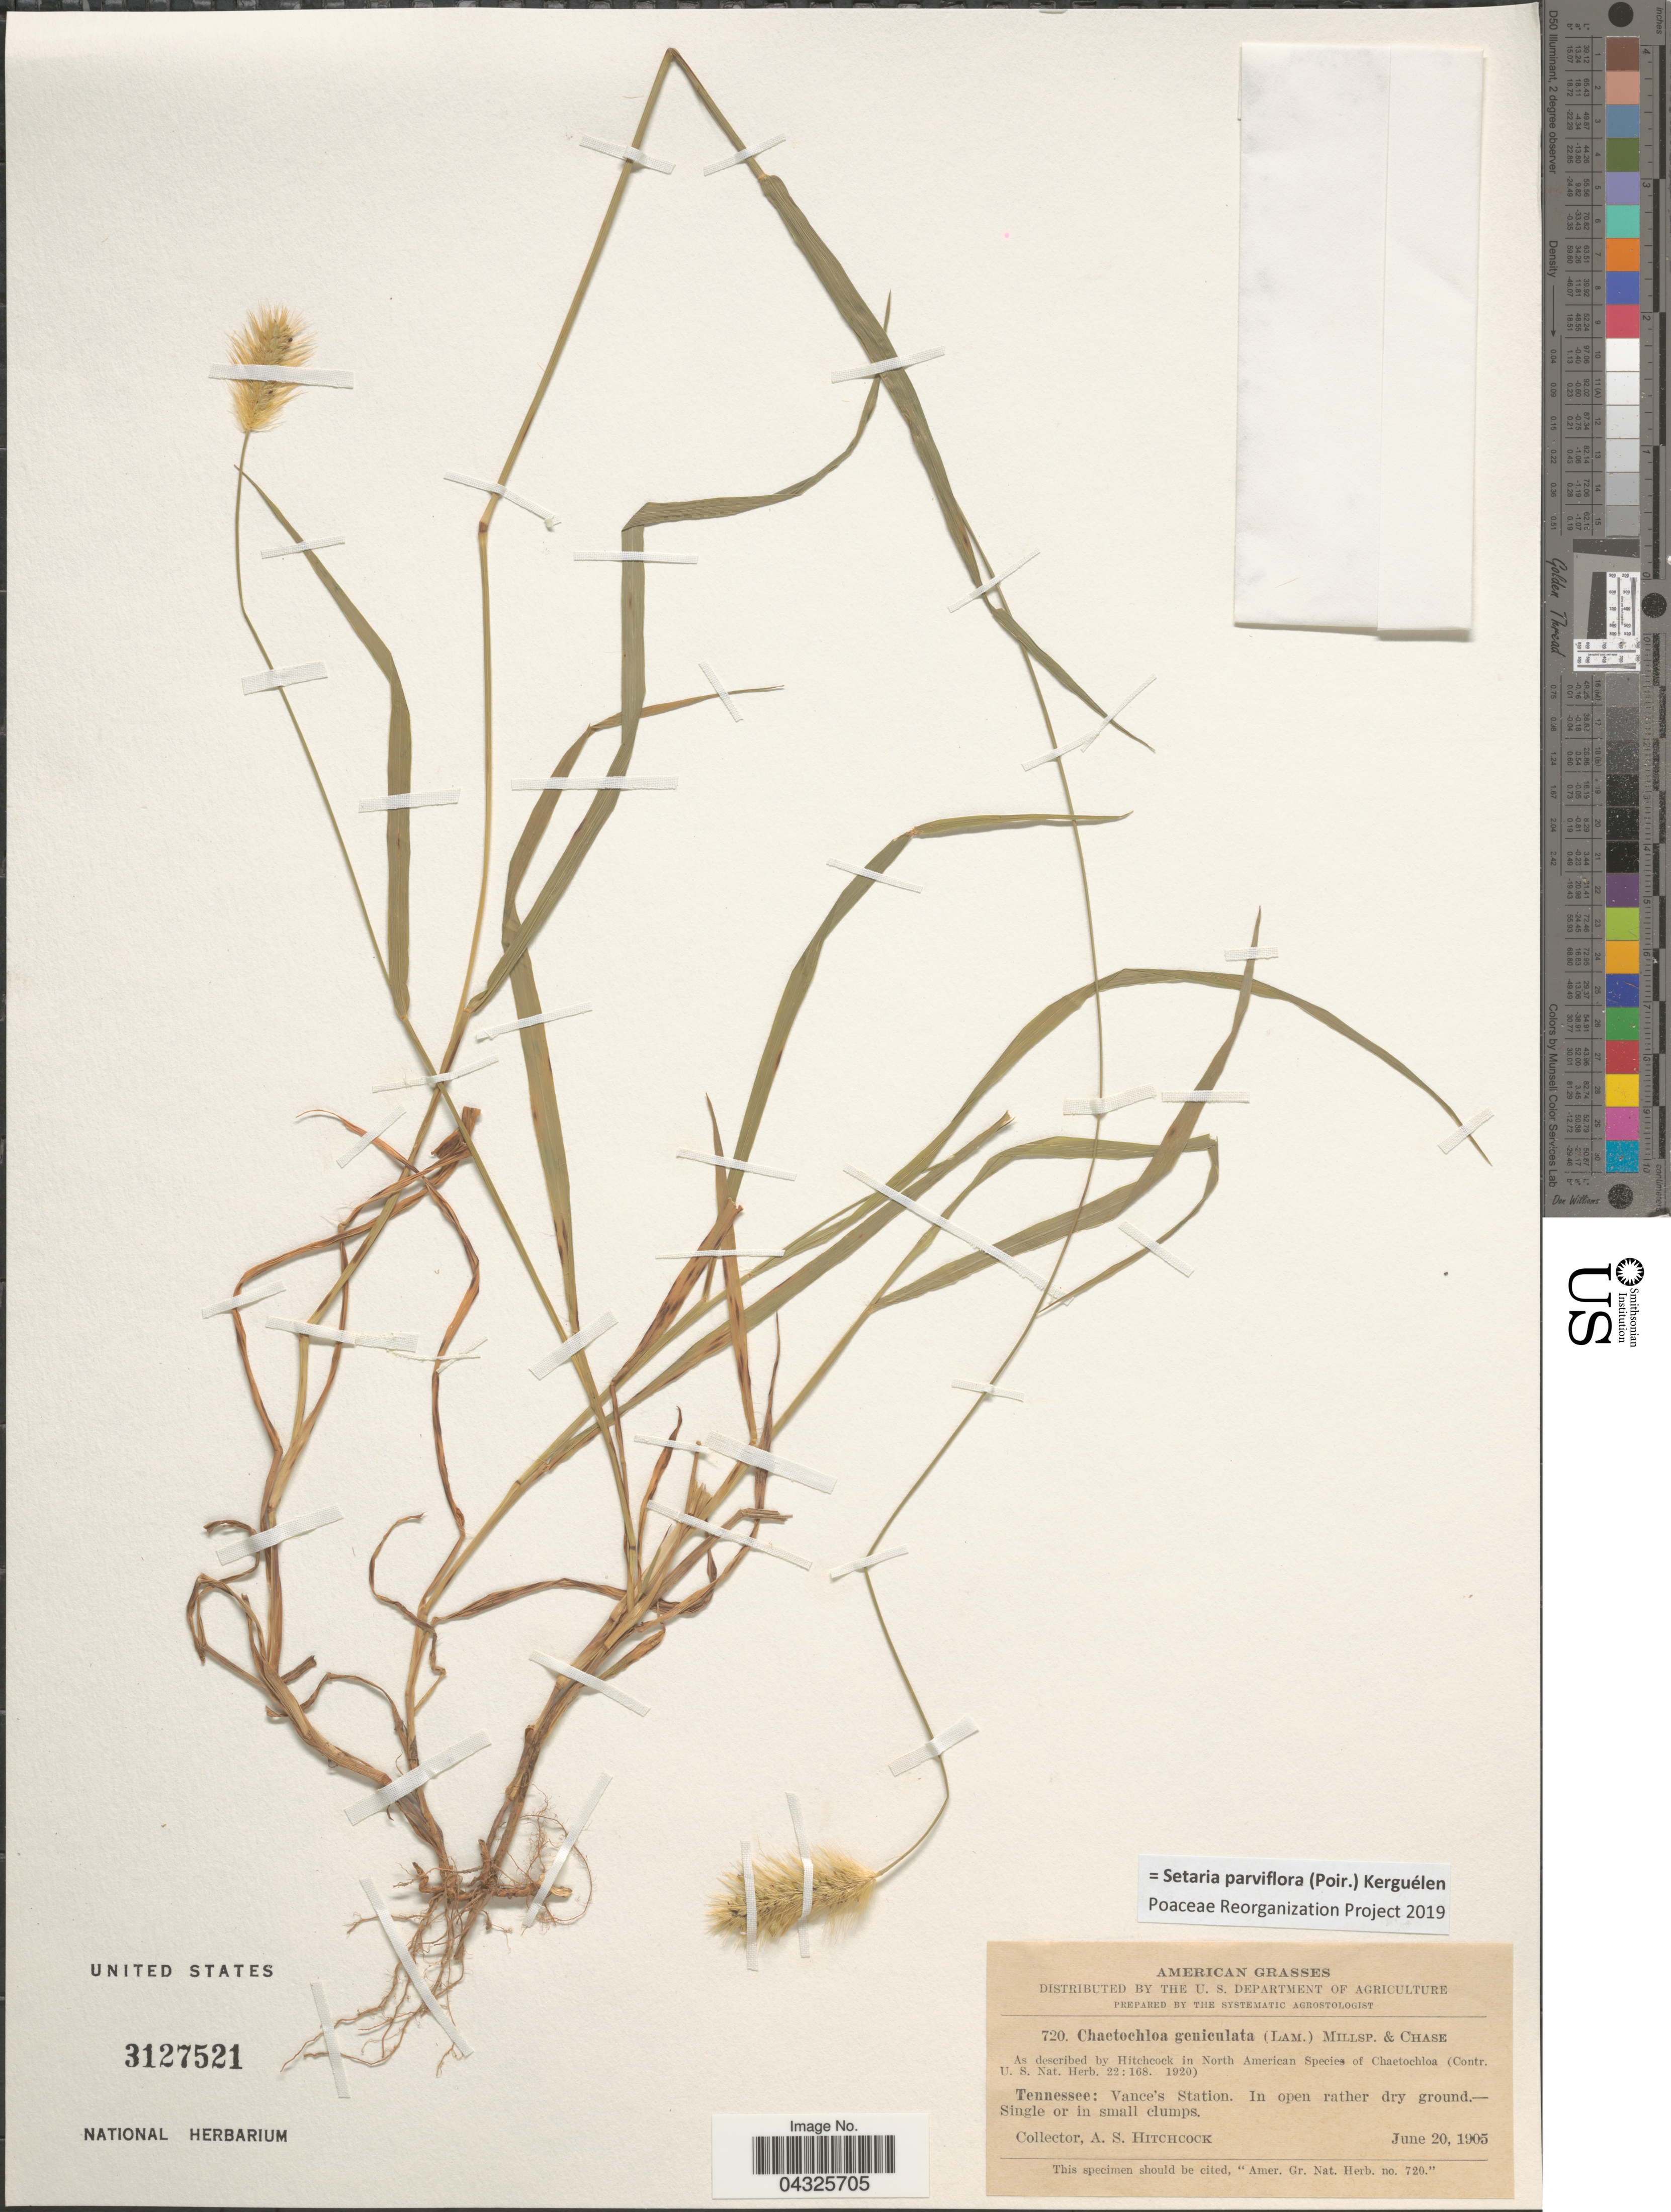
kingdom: Plantae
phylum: Tracheophyta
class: Liliopsida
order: Poales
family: Poaceae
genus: Setaria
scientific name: Setaria parviflora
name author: (Poir.) Kerguélen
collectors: A. S. Hitchcock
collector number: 720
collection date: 1905-06-20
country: United States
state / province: Tennessee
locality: Vance's Station.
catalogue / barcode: US 3127521